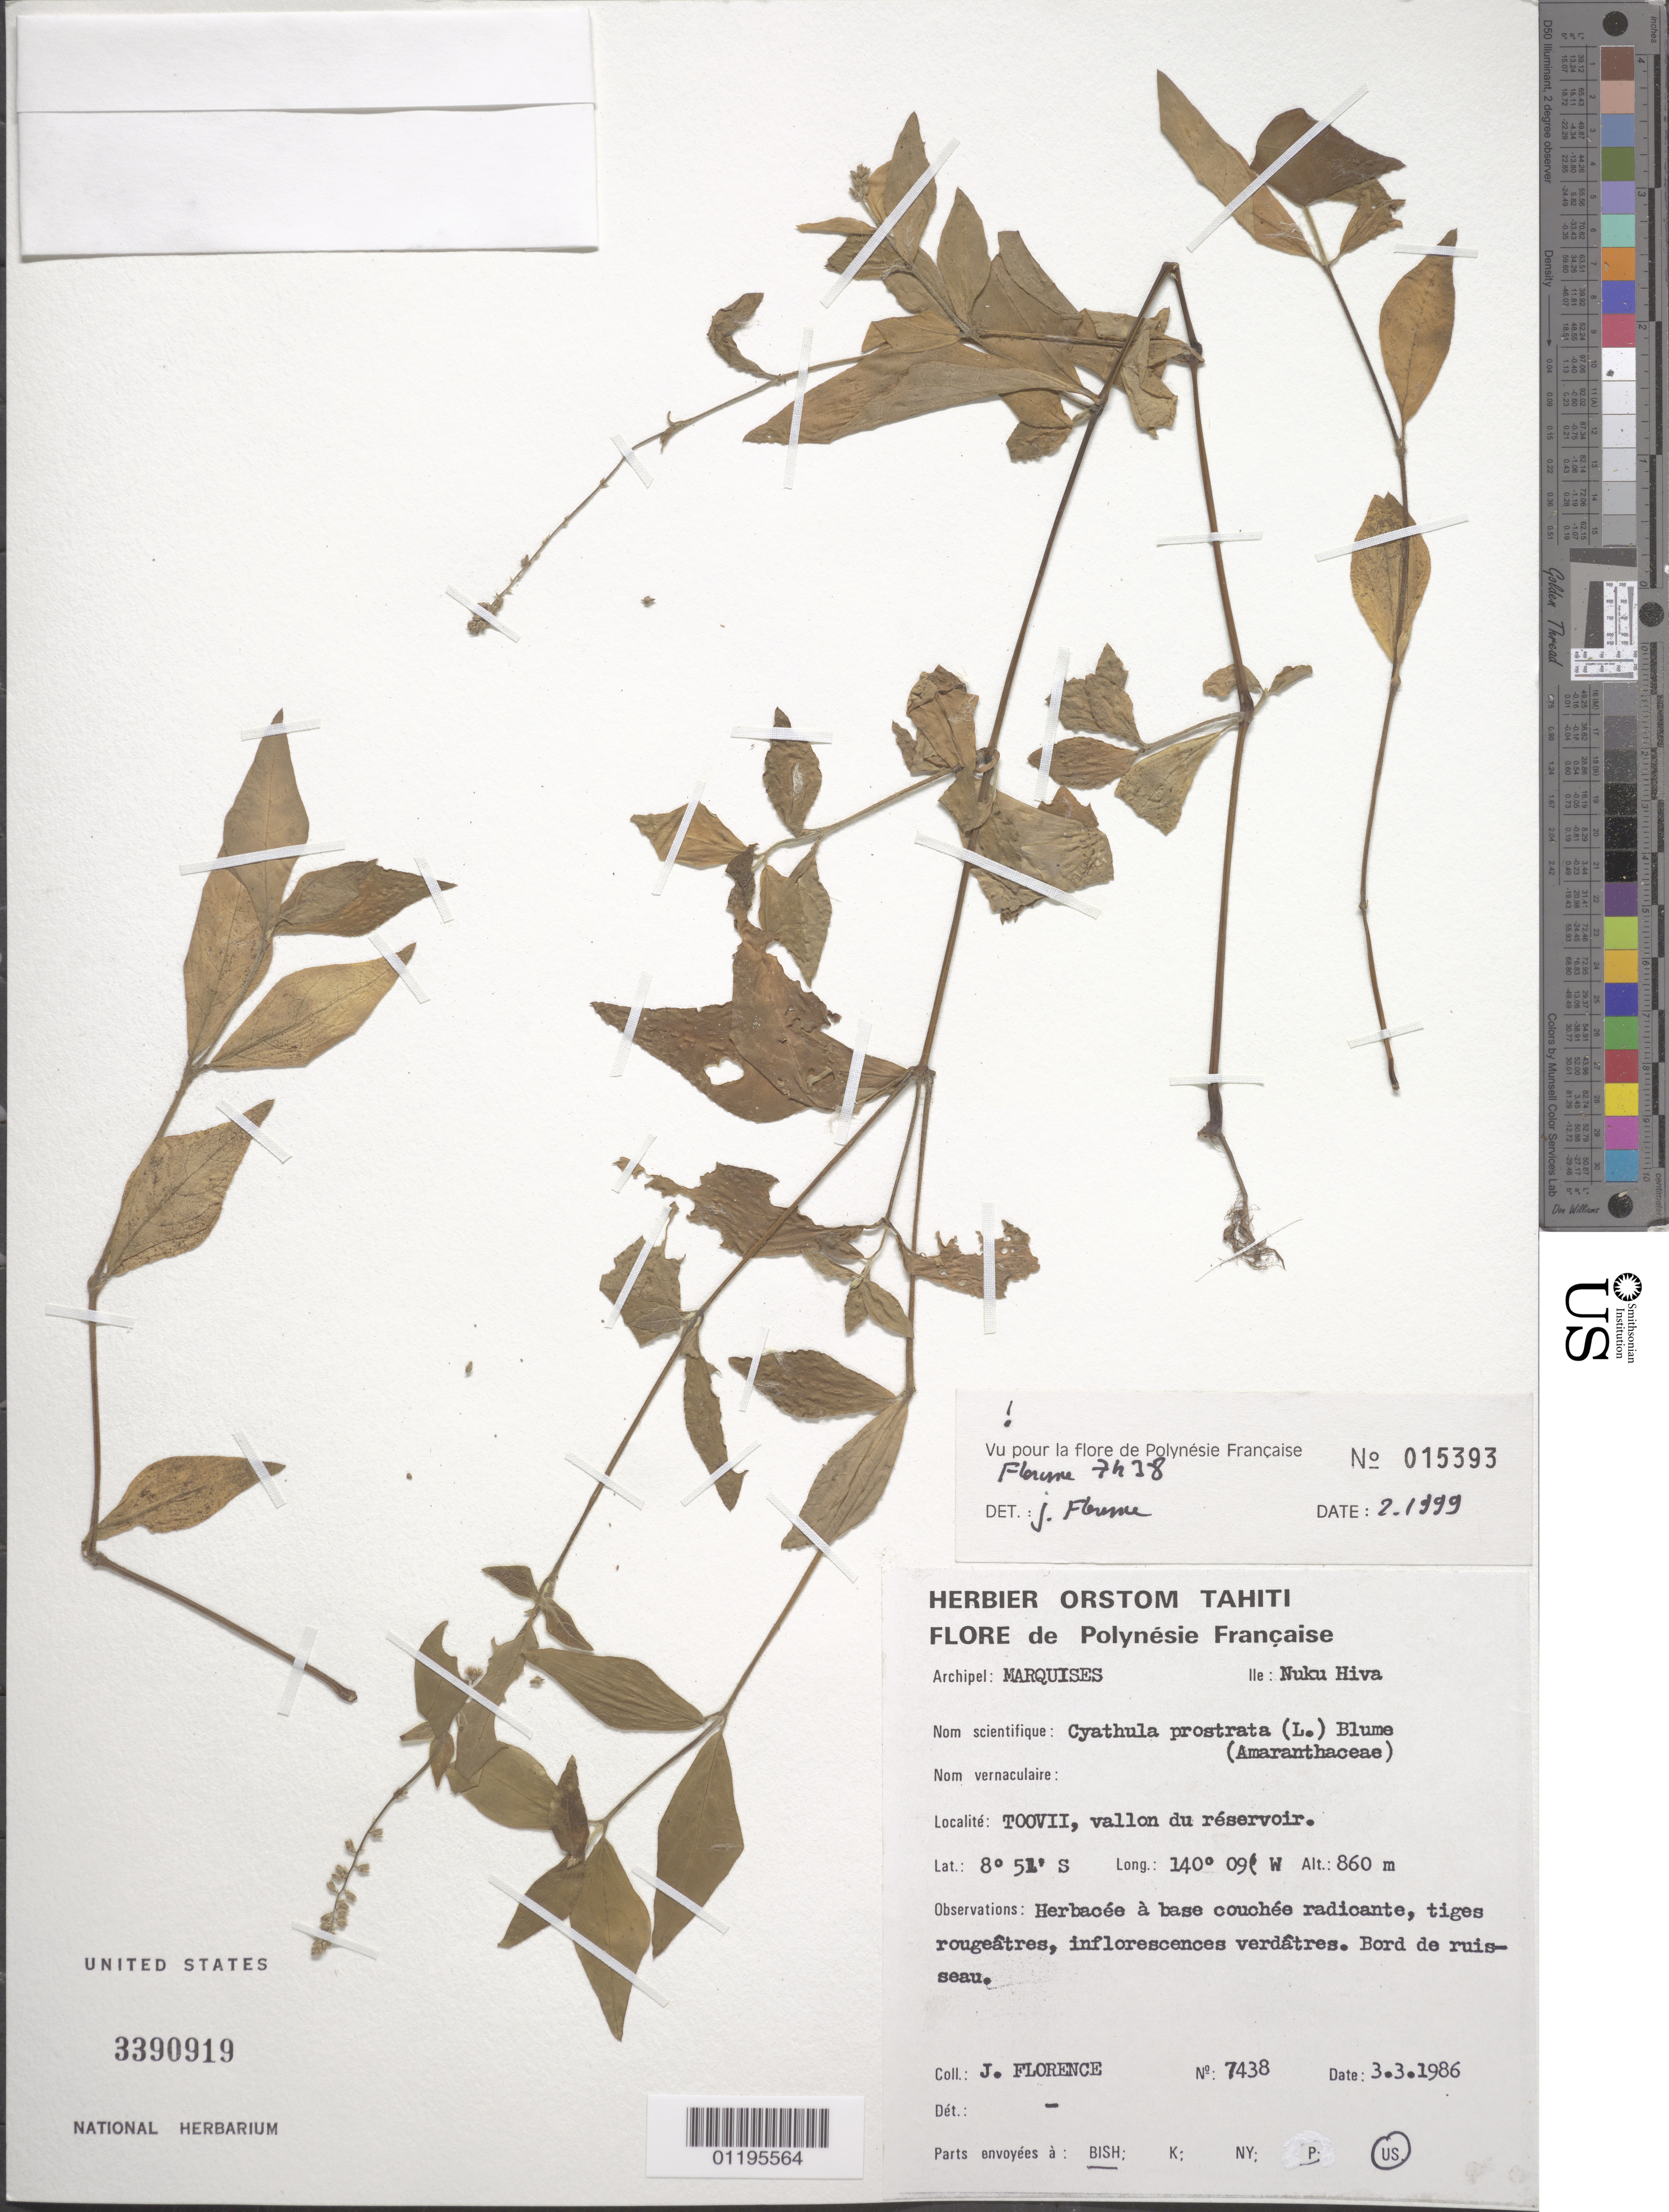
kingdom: Plantae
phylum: Tracheophyta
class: Magnoliopsida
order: Caryophyllales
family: Amaranthaceae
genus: Cyathula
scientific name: Cyathula prostrata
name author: (L.) Blume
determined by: Florence, J.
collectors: J. Florence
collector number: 7438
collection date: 1986-03-03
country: French Polynesia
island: Nuku Hiva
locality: Toovii, vallon du réservoir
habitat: Bord de ruisseau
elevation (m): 860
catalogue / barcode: US 33990919